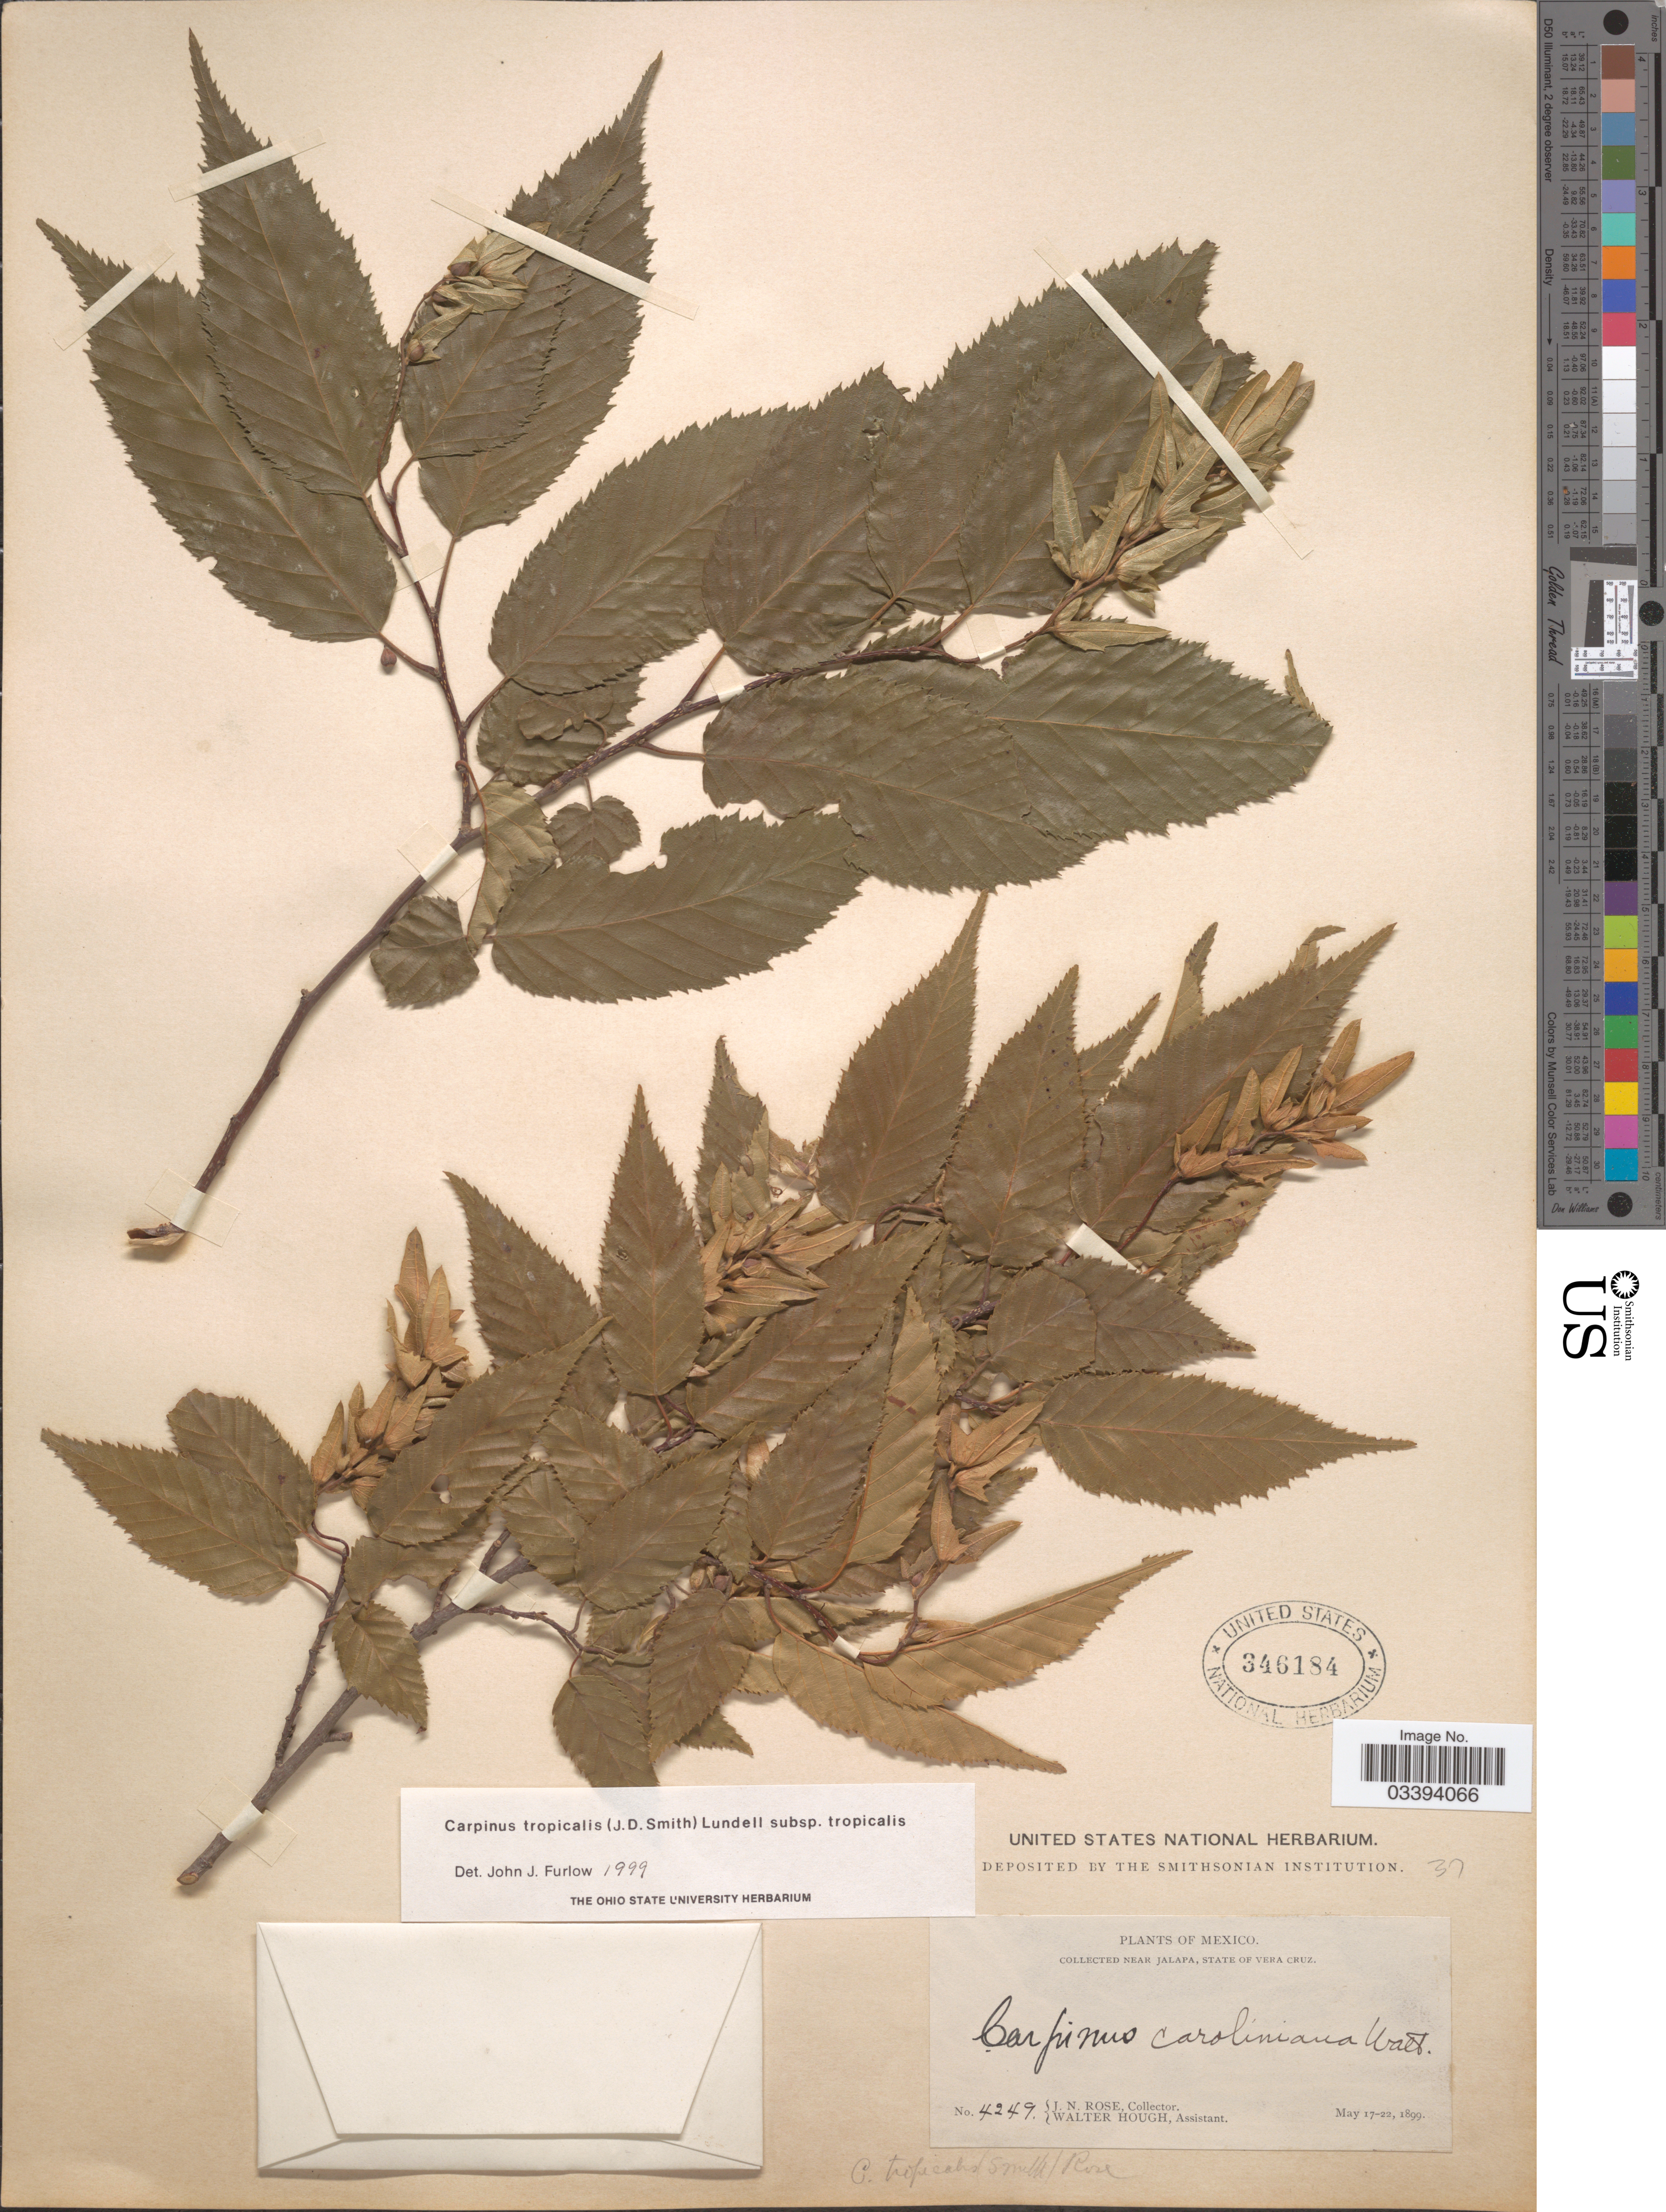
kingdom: Plantae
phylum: Tracheophyta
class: Magnoliopsida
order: Fagales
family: Betulaceae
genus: Carpinus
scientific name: Carpinus tropicalis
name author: (Donn. Sm.) Lundell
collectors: J. N. Rose & W. Hough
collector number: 4249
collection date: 1899-05-17/1899-05-22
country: Mexico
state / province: Veracruz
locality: Jalapa, State of Vera Cruz.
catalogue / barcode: US 346184